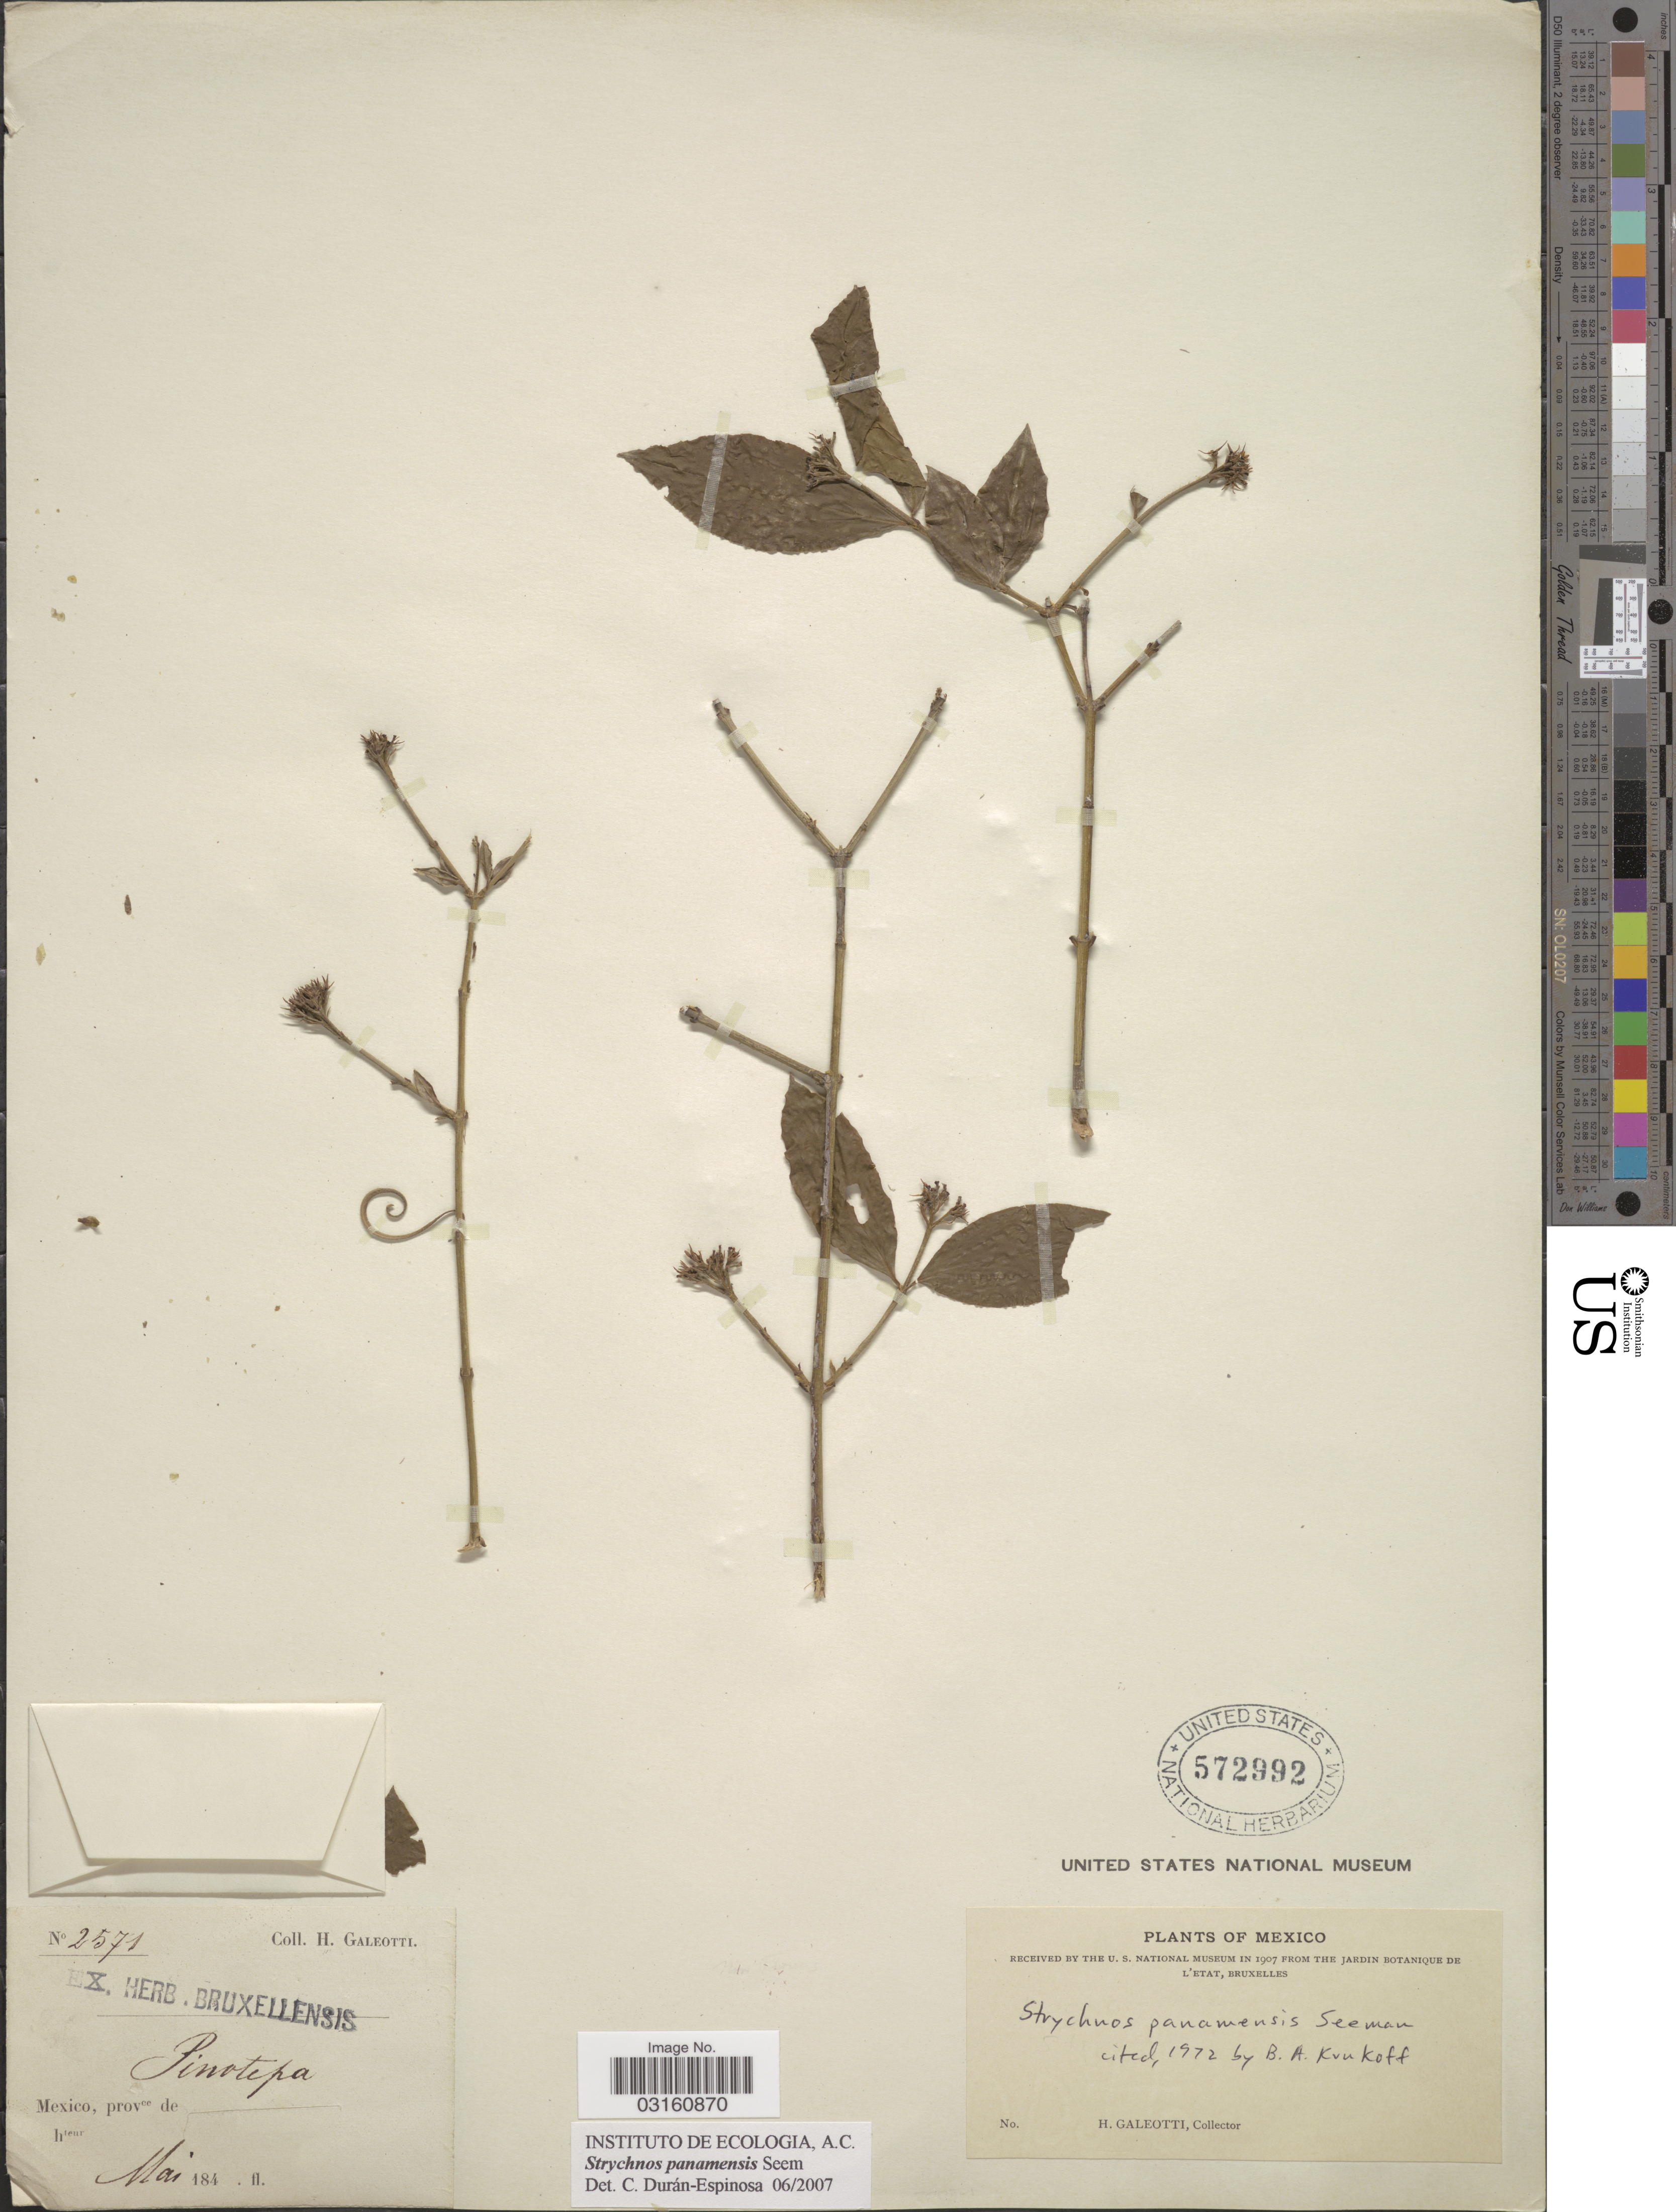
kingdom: Plantae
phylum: Tracheophyta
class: Magnoliopsida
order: Gentianales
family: Loganiaceae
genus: Strychnos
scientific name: Strychnos panamensis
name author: Seem.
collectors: H. G. Galeotti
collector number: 2571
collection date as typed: Mai 184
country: Mexico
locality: Pinotepa.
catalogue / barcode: US 572992